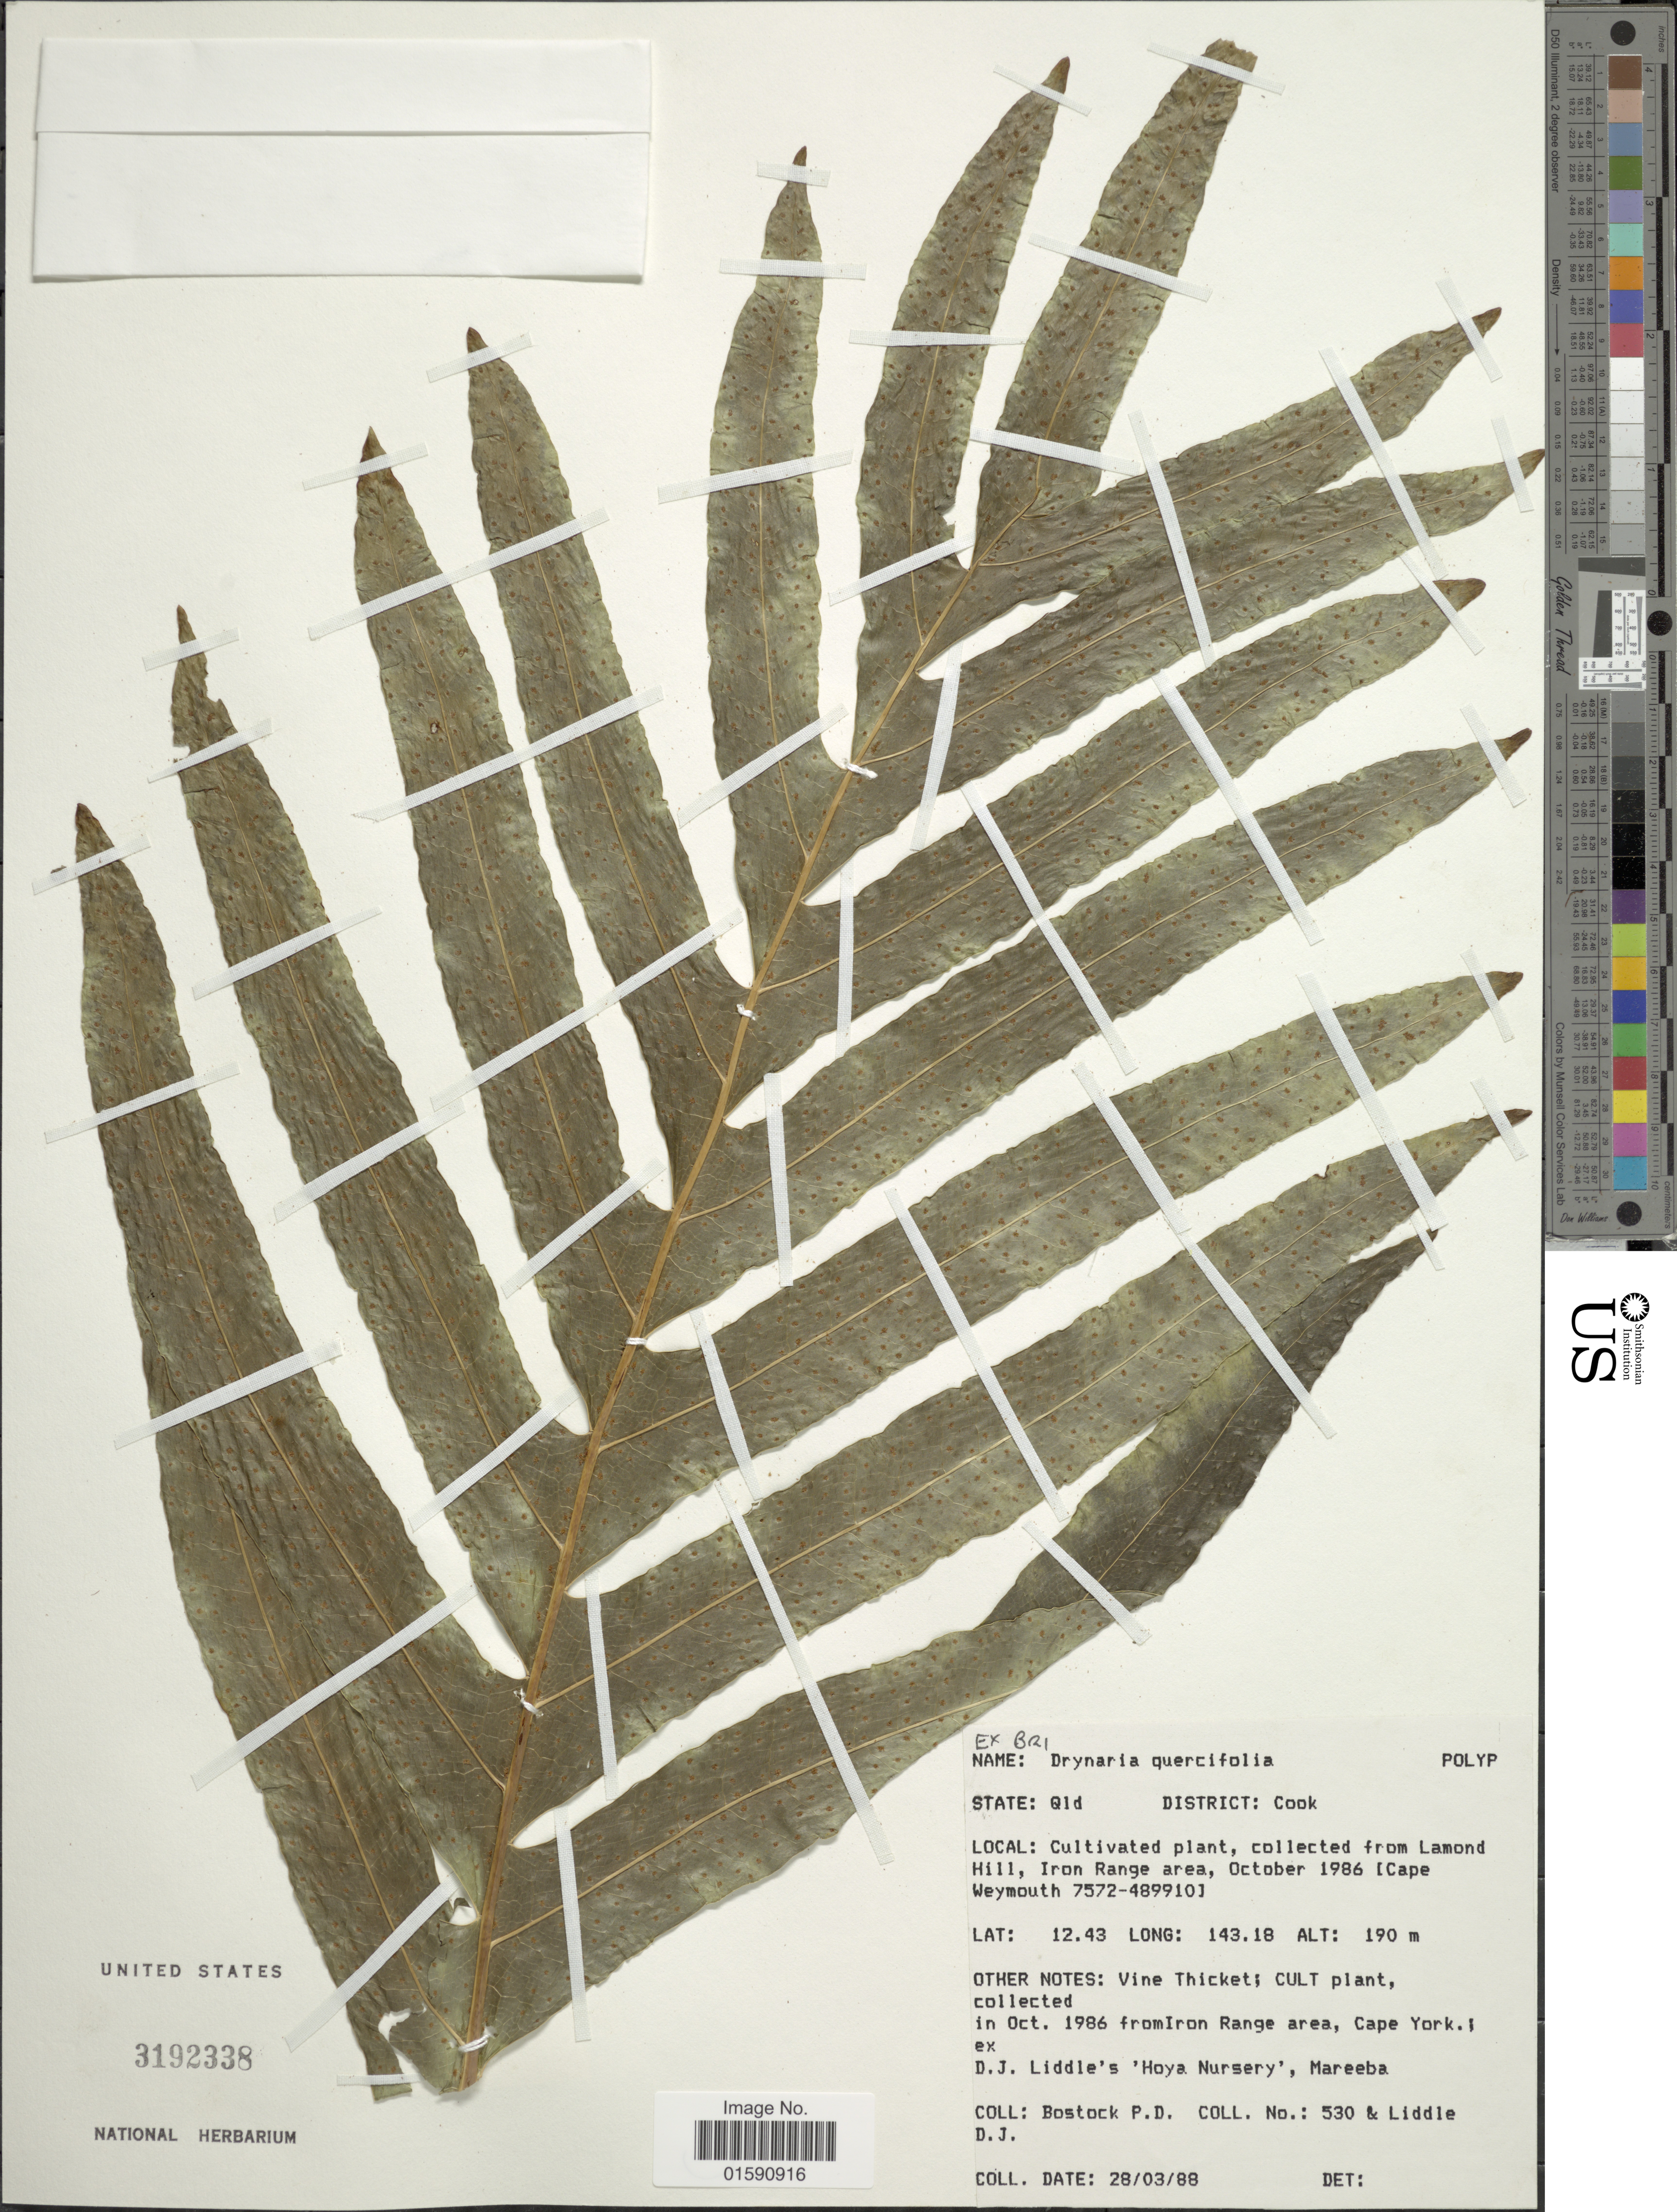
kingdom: Plantae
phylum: Tracheophyta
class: Polypodiopsida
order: Polypodiales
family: Polypodiaceae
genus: Drynaria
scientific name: Drynaria quercifolia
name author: (L.) J. Sm.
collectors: P. Bostock & D. Liddle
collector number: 530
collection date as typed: Transcribed d/m/y: 28/3/88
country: Australia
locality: State: Old, District: Cook. Cultivated plant, collected from Lamond Hill, Iron Range area, October 1986 (Cape Weymouth 7572-489910)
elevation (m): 190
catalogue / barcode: US 3192338